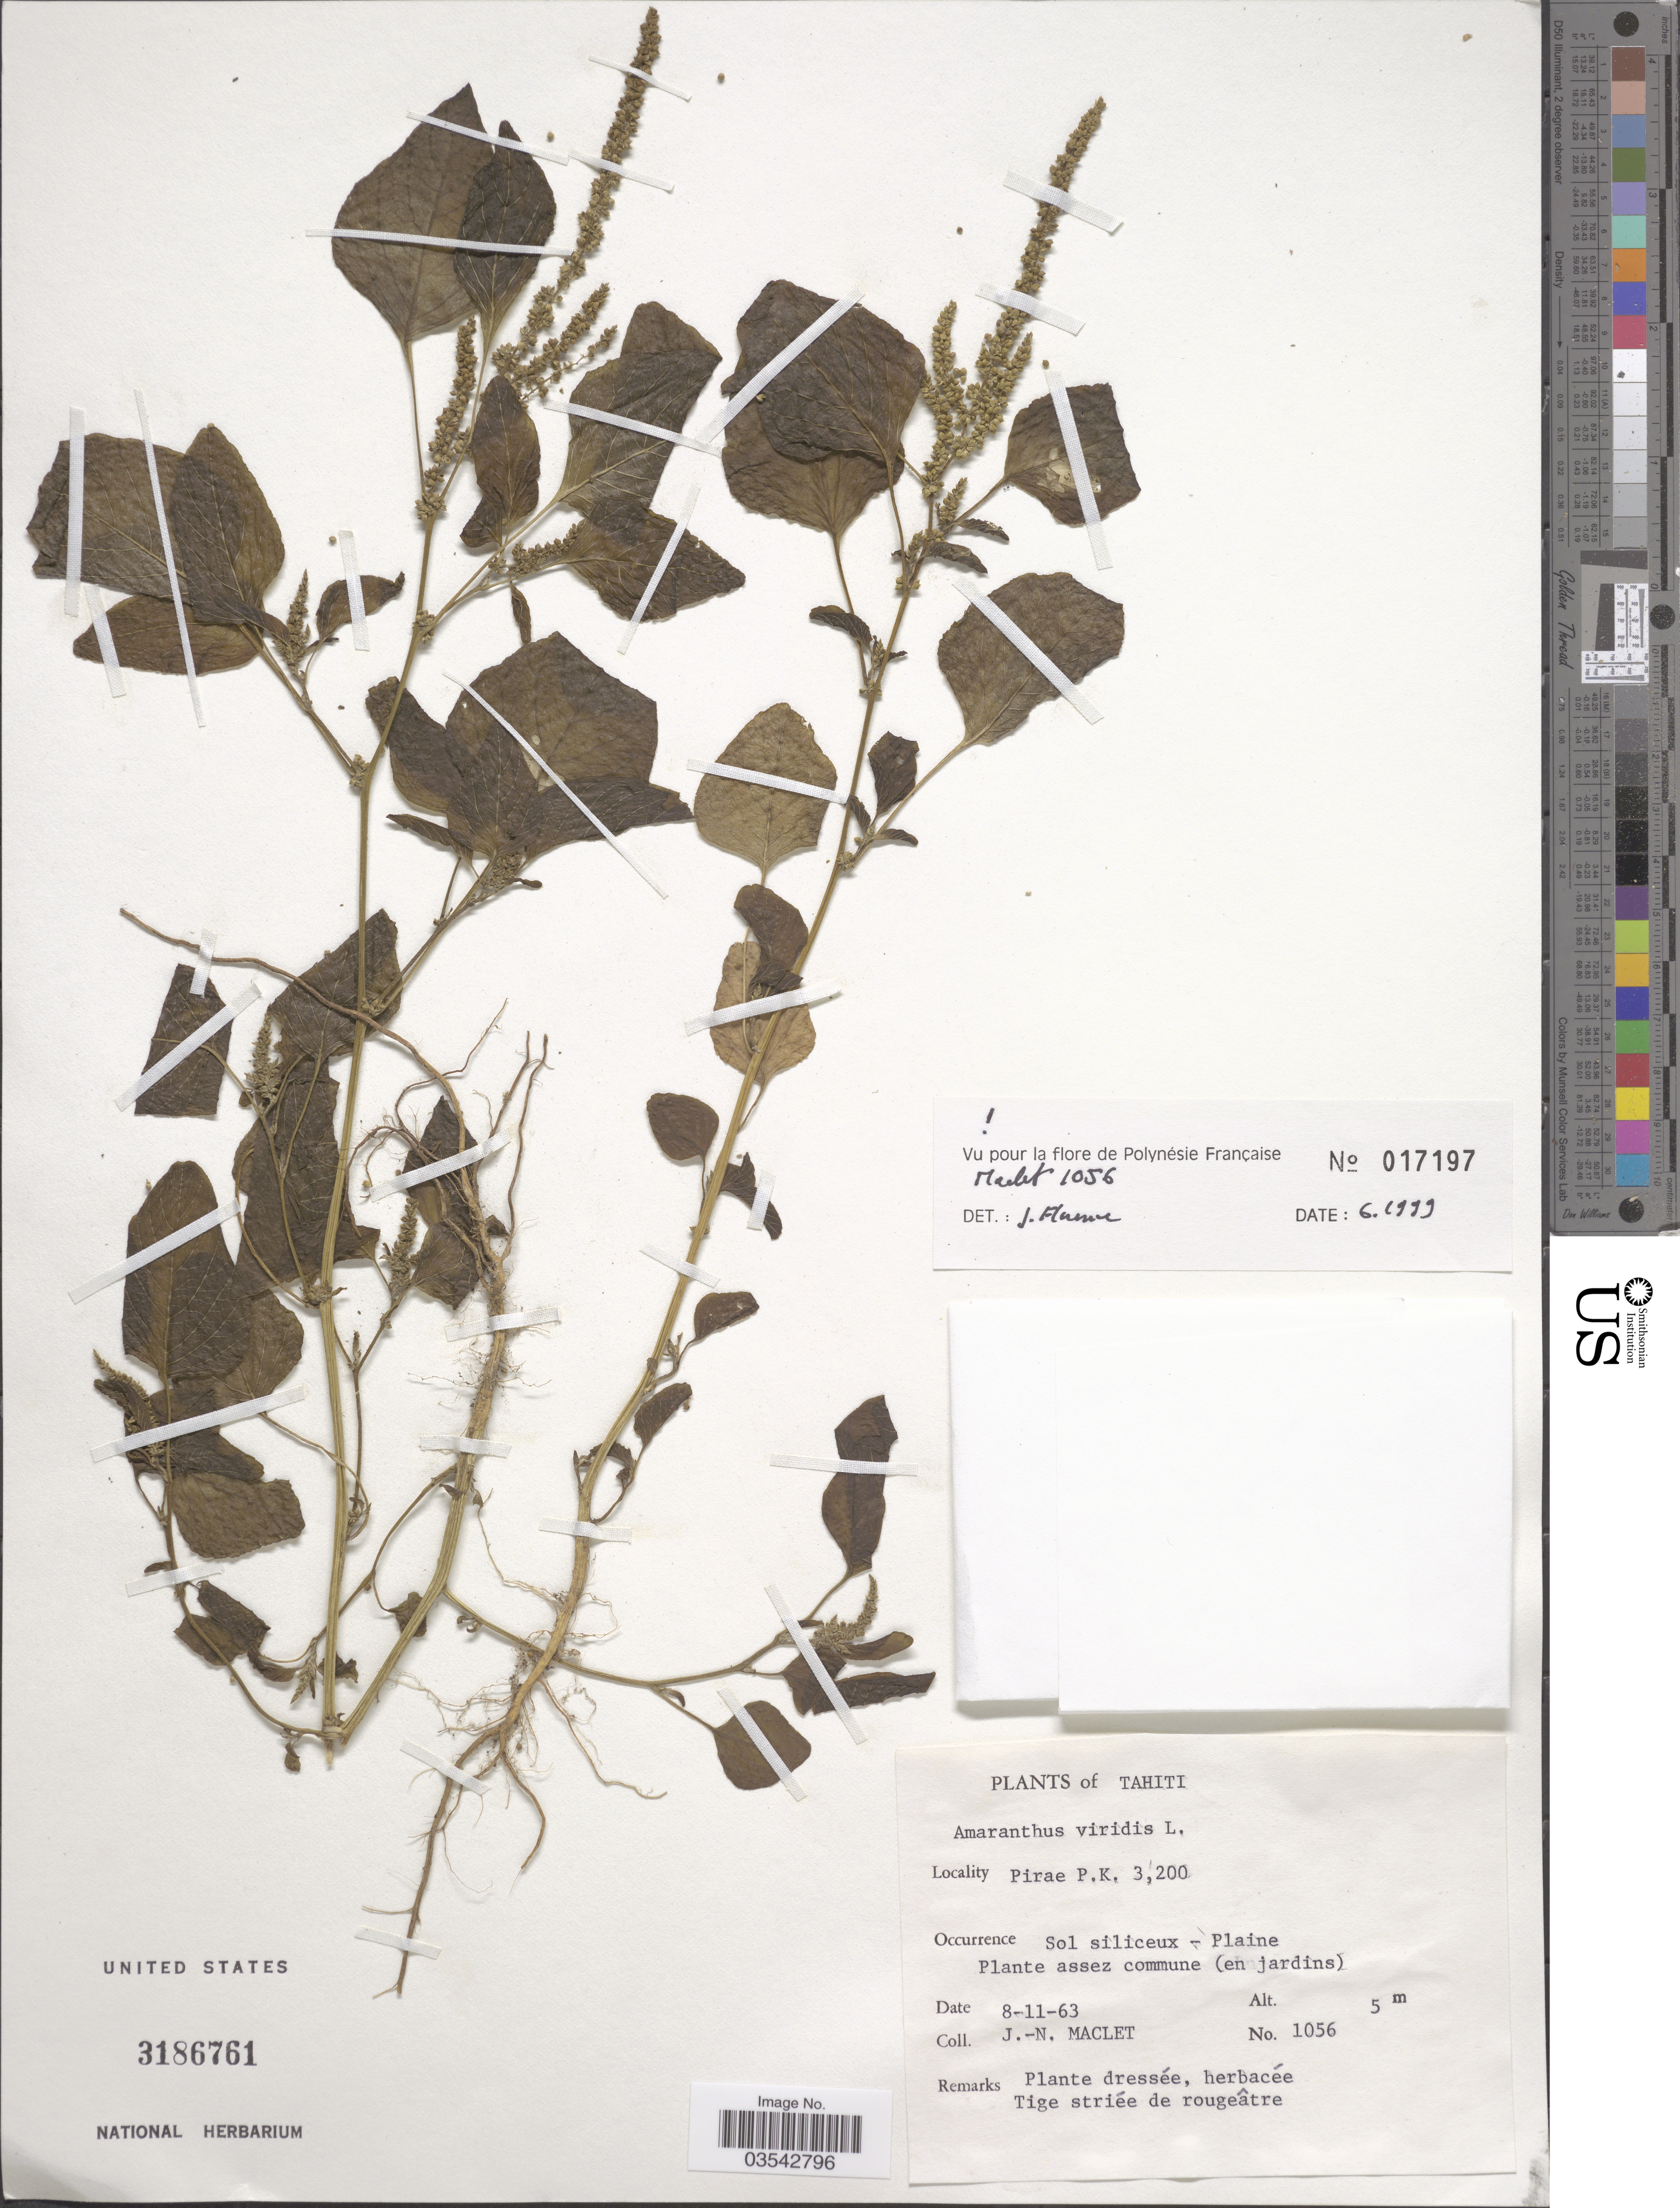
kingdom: Plantae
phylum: Tracheophyta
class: Magnoliopsida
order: Caryophyllales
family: Amaranthaceae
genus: Amaranthus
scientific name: Amaranthus viridis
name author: L.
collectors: J. Maclet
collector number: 1056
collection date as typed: Transcribed d/m/y: 8/11/63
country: French Polynesia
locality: Tahiti. Pirae P. K. 3200.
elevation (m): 5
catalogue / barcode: US 3186761